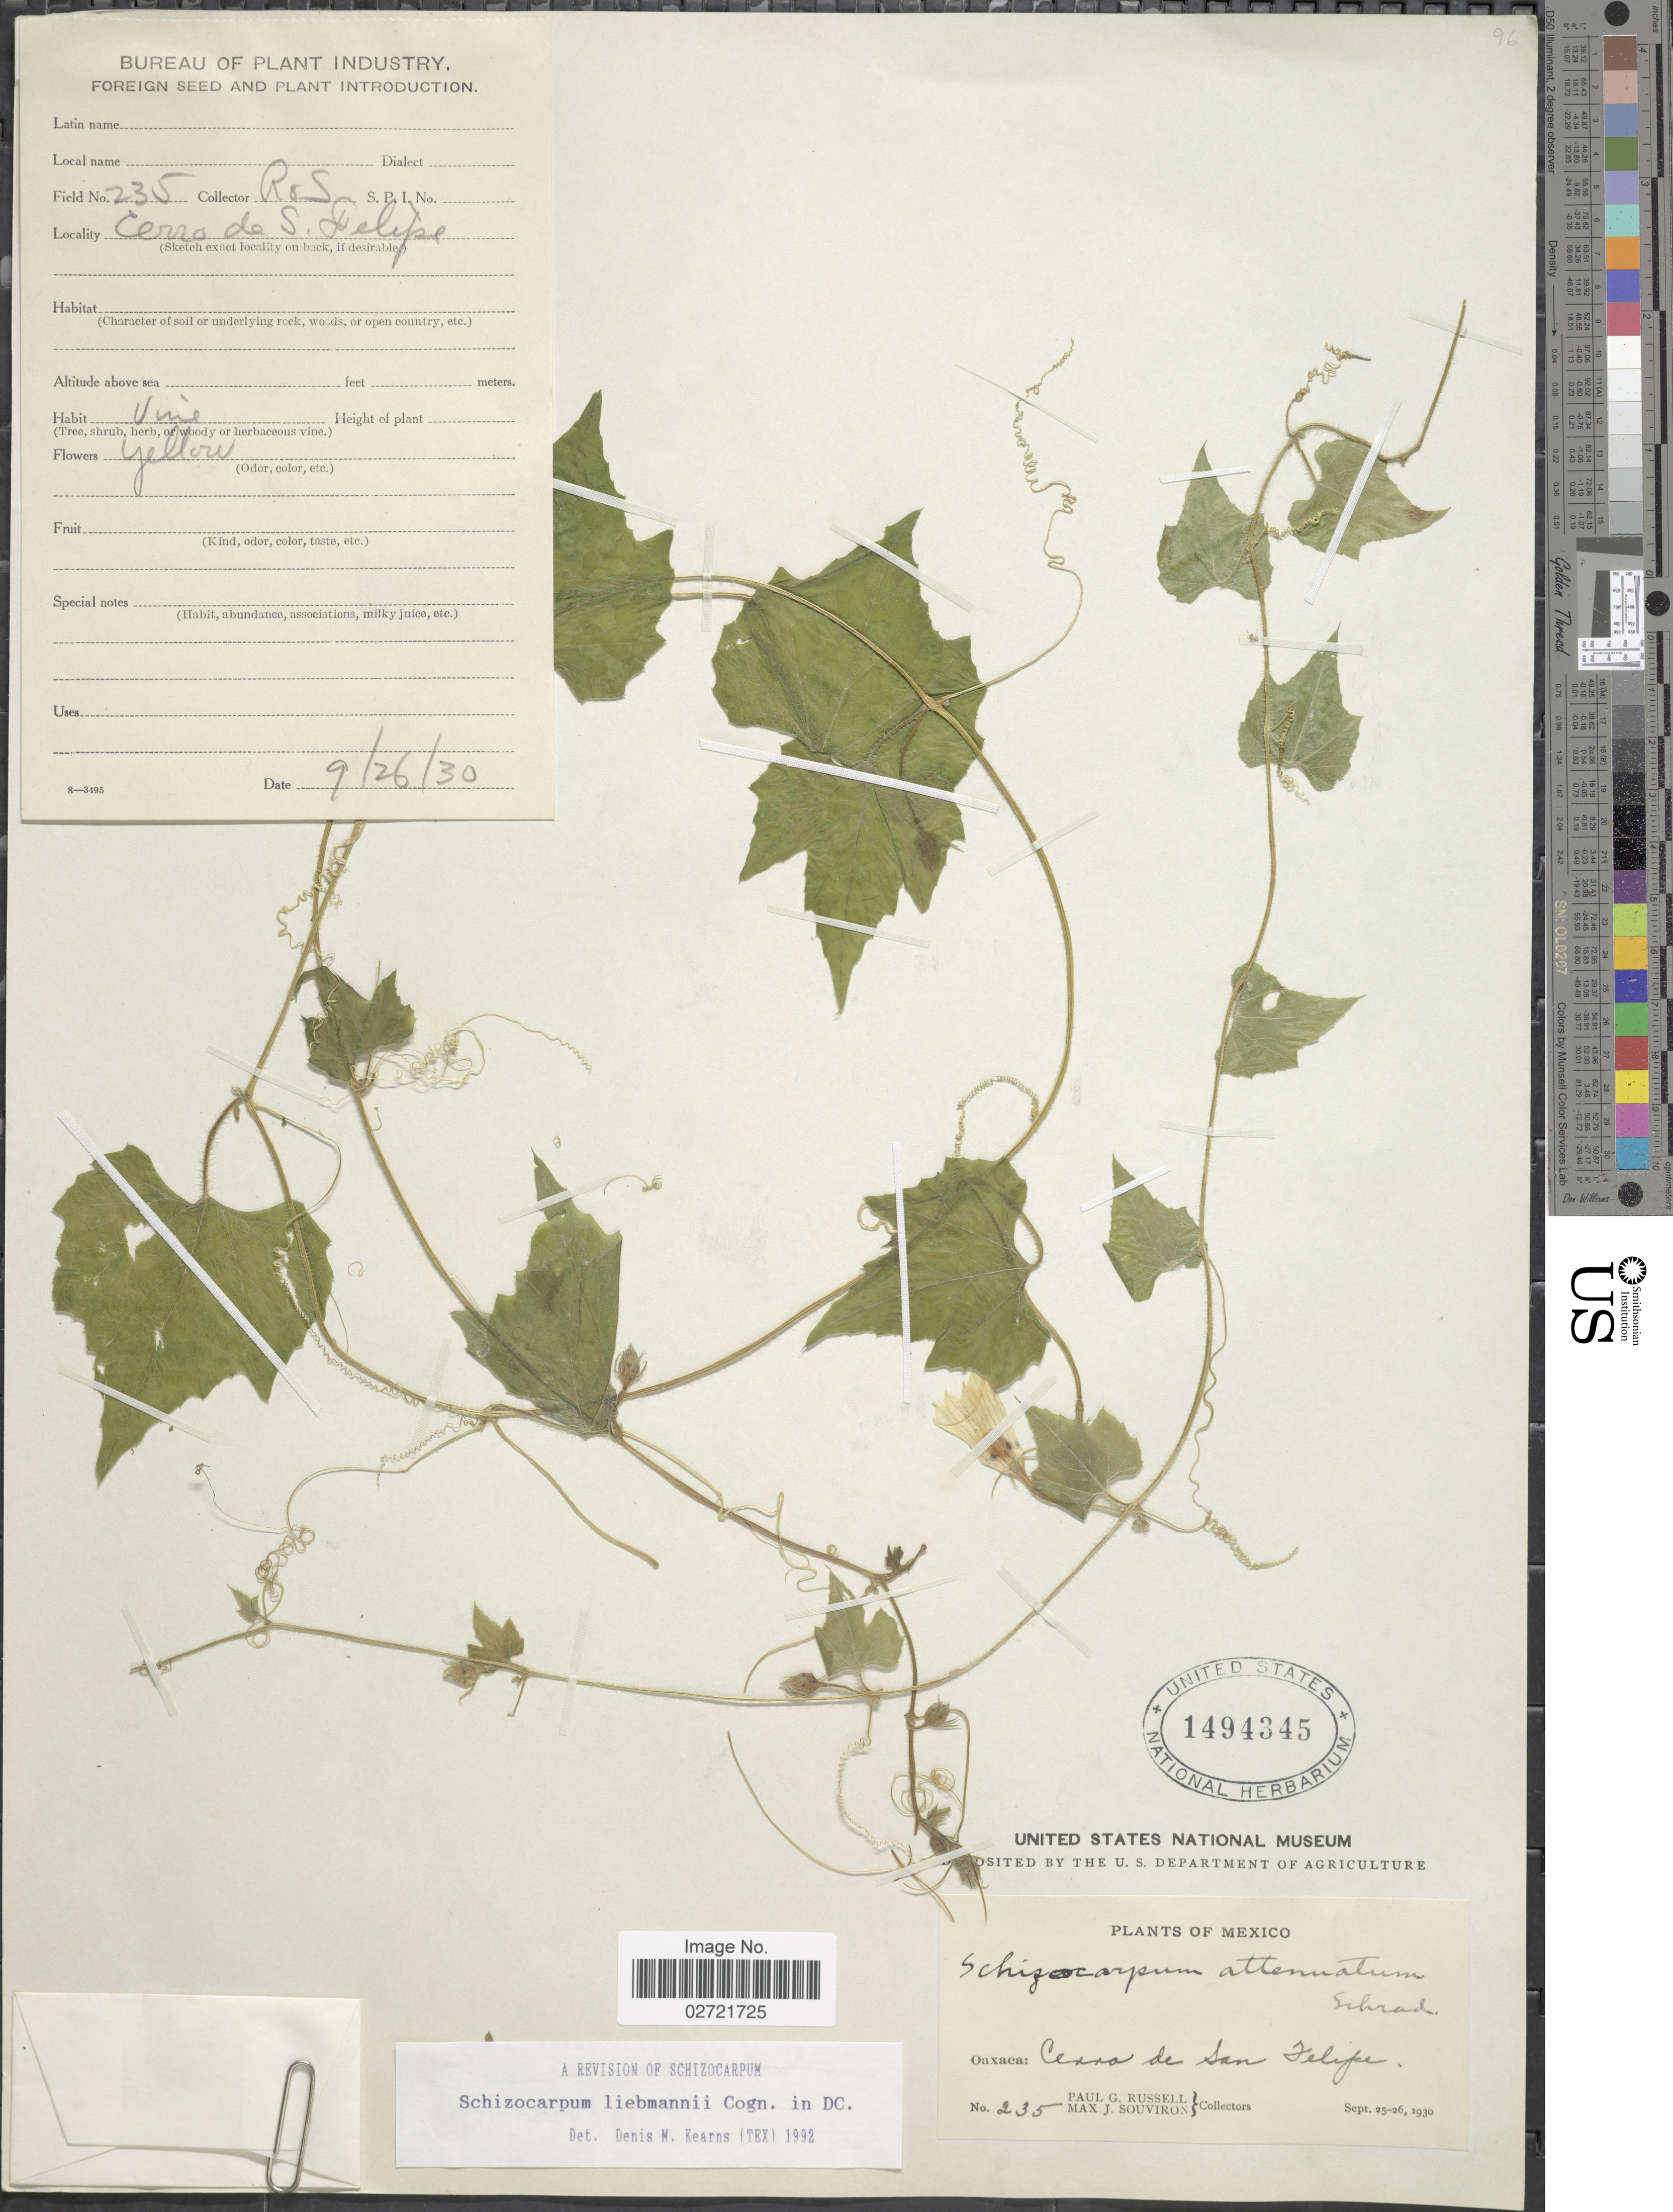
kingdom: Plantae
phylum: Tracheophyta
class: Magnoliopsida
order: Cucurbitales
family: Cucurbitaceae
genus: Schizocarpum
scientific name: Schizocarpum liebmannii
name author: Cogn. in A. DC.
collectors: P. G. Russell & M. J. Souviron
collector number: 235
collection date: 1930-09-25/1930-09-26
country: Mexico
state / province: Oaxaca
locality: Cerro de San Felipe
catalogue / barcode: US 1494345